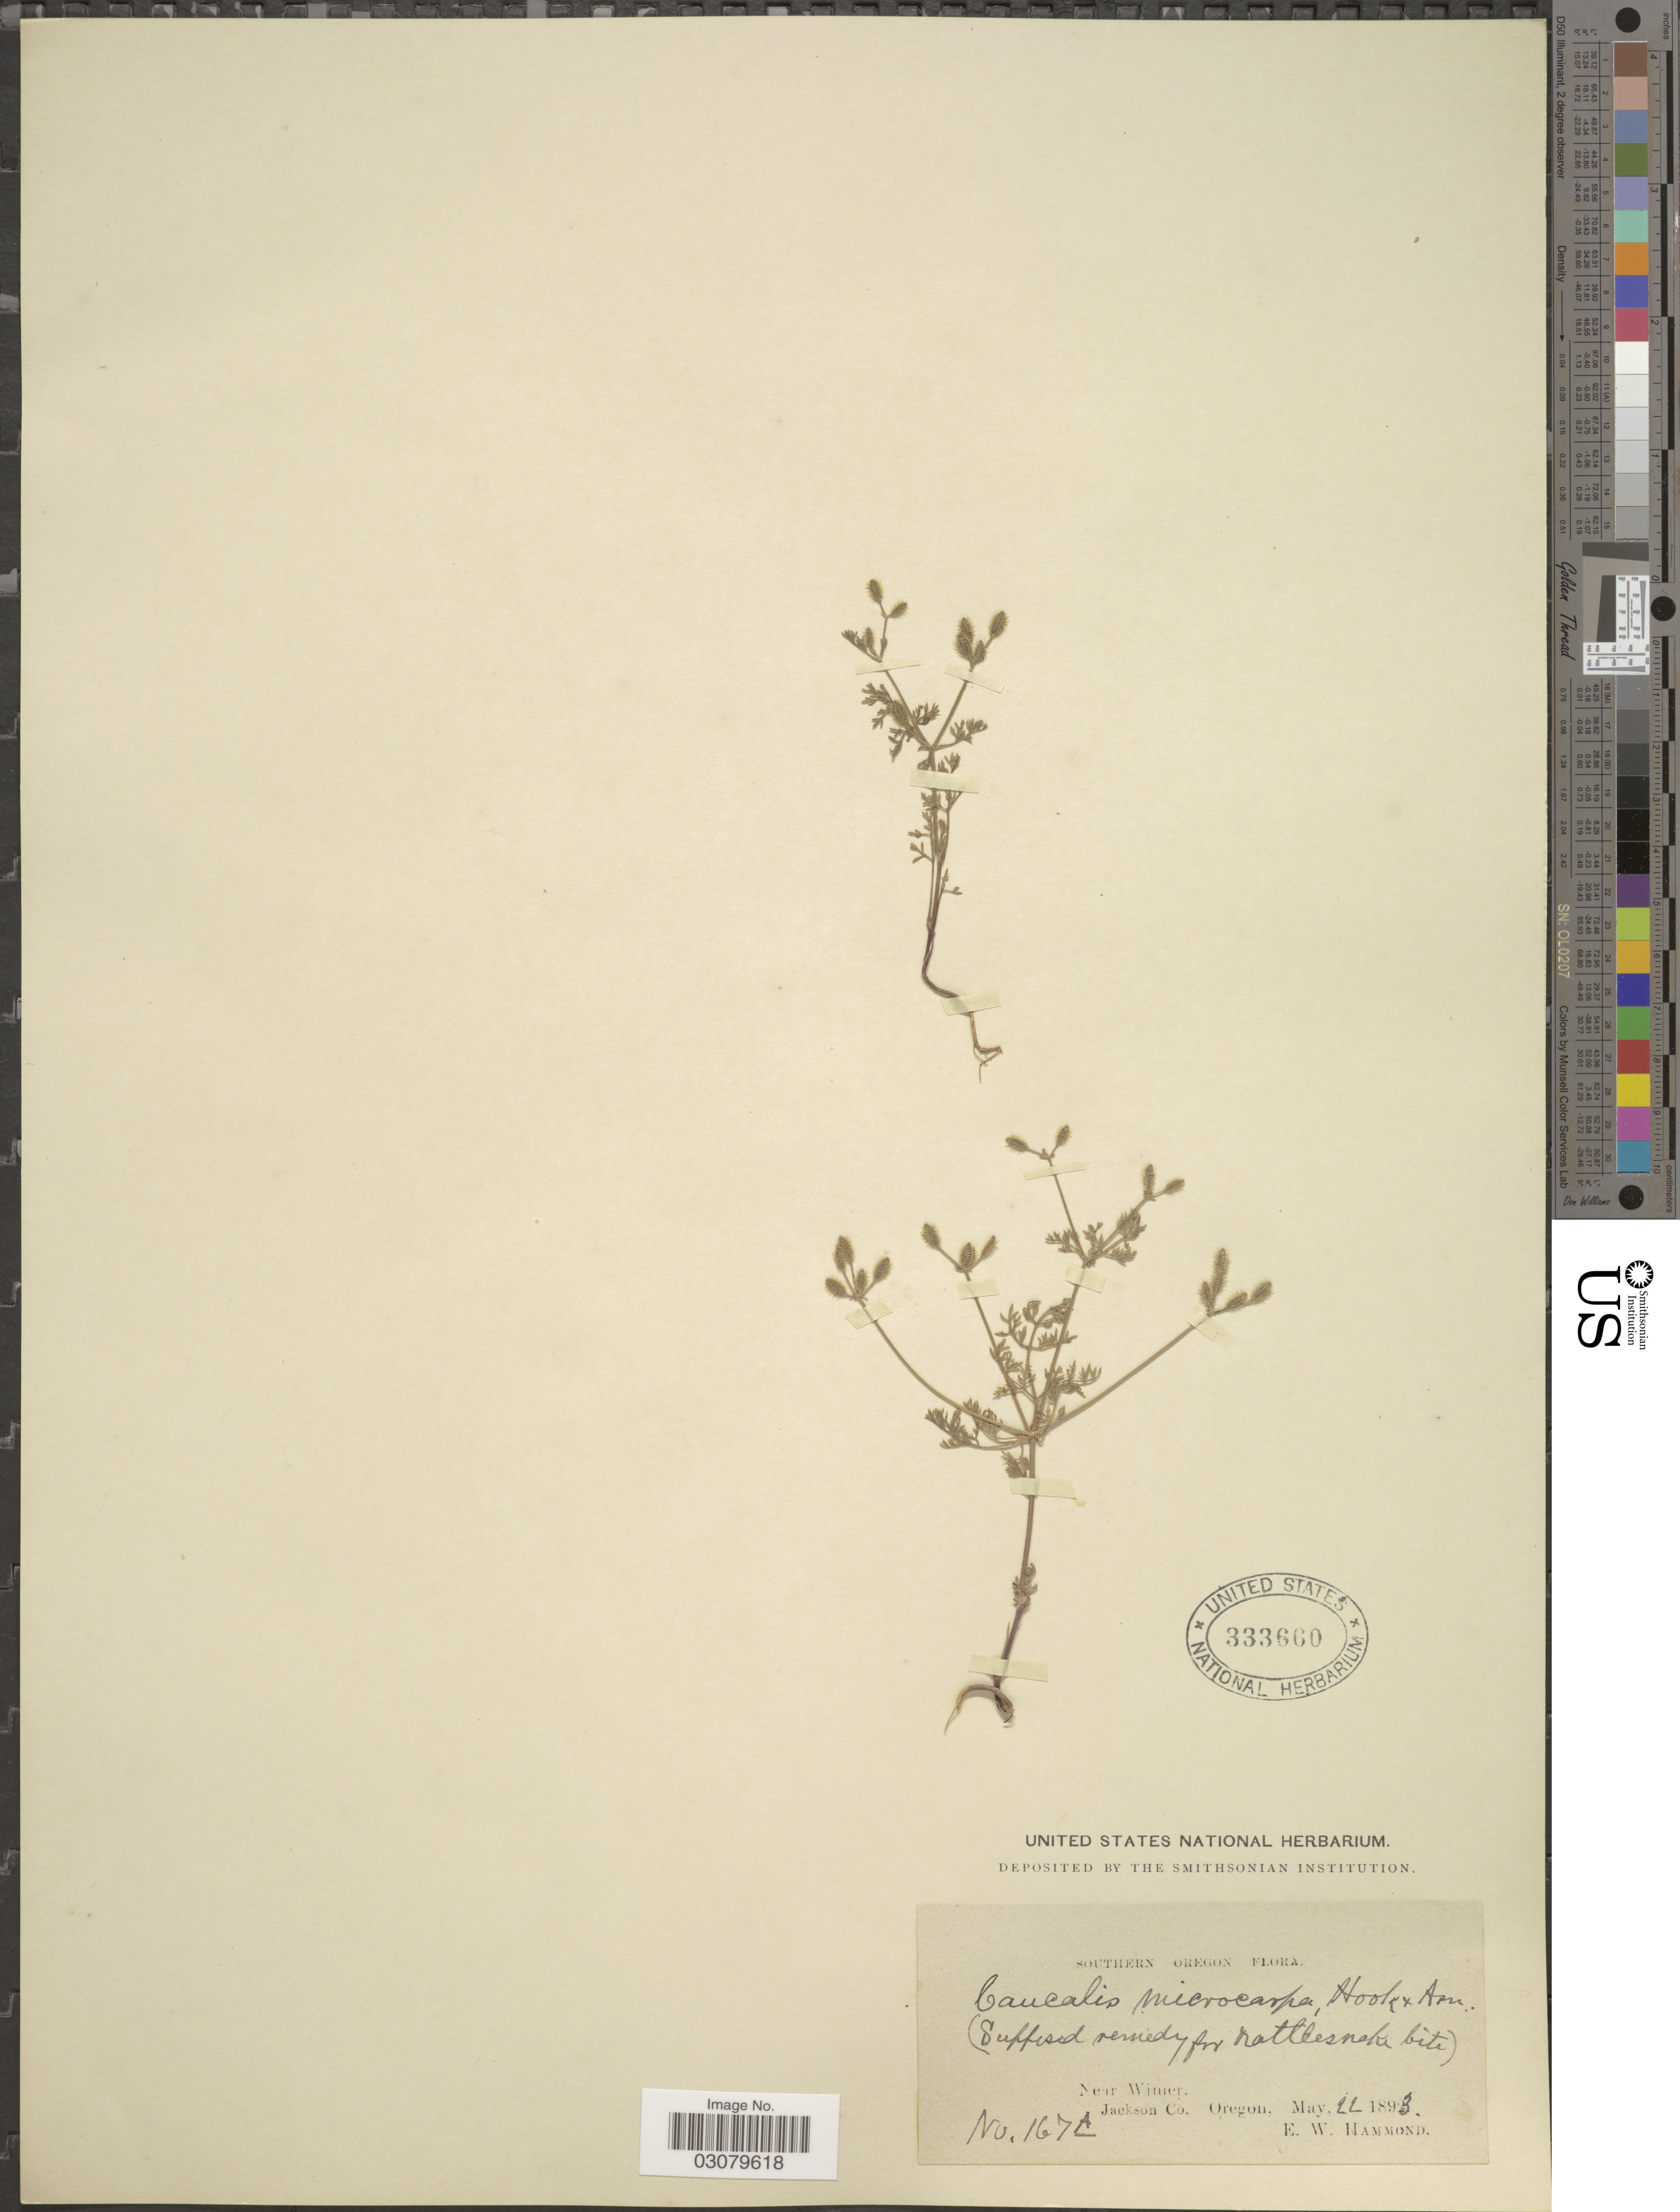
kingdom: Plantae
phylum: Tracheophyta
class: Magnoliopsida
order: Apiales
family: Apiaceae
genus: Caucalis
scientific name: Caucalis microcarpa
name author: Hook. & Arn.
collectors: E. Hammond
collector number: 167A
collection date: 1893-05-22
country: United States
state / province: Oregon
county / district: Jackson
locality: Southern Oregon. Near Wimer, Jackson Co.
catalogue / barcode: US 333660